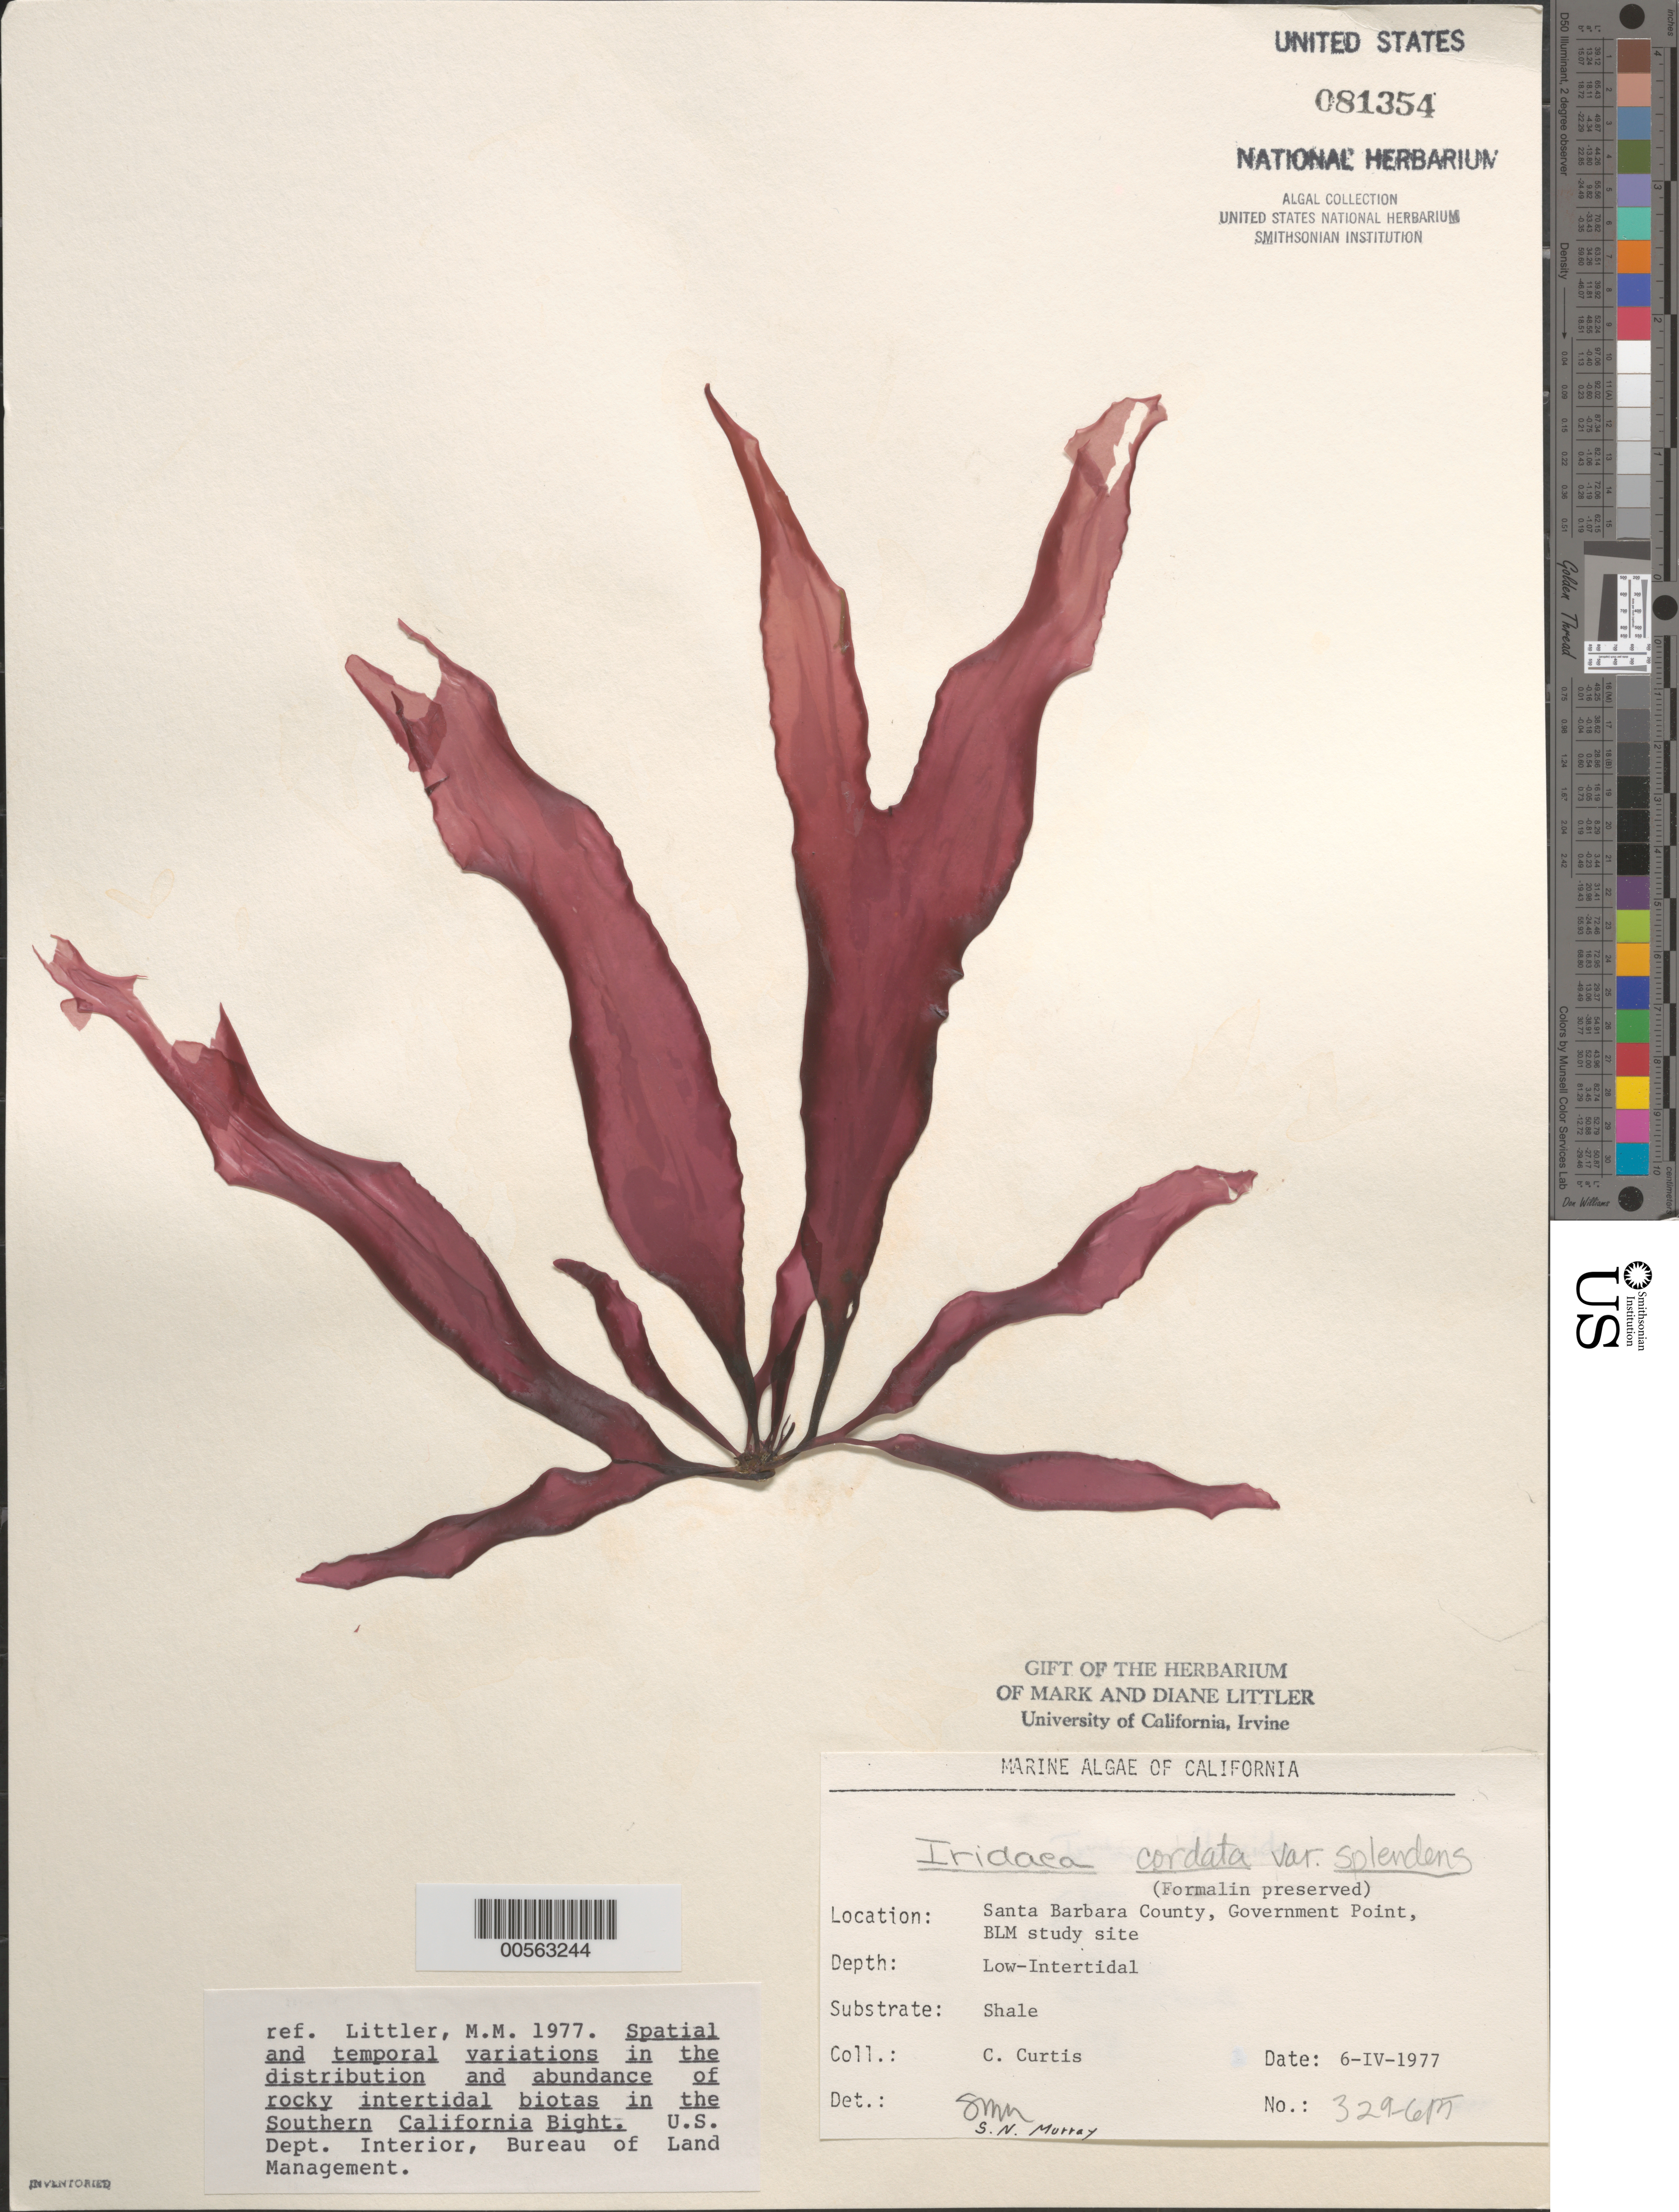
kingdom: Plantae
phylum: Rhodophyta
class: Florideophyceae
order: Gigartinales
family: Gigartinaceae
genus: Iridaea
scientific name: Iridaea cordata var. splendens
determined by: Murray, S. N.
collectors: C. Curtis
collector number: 329-gpt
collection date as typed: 06 Apr 1977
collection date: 1977-04-06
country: United States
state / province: California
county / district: Santa Barbara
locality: Government Point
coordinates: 34 26'31"N, 120 24'06"W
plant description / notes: BLM-SOCALBIGHT Rocky Intertidal Survey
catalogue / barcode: US 81354